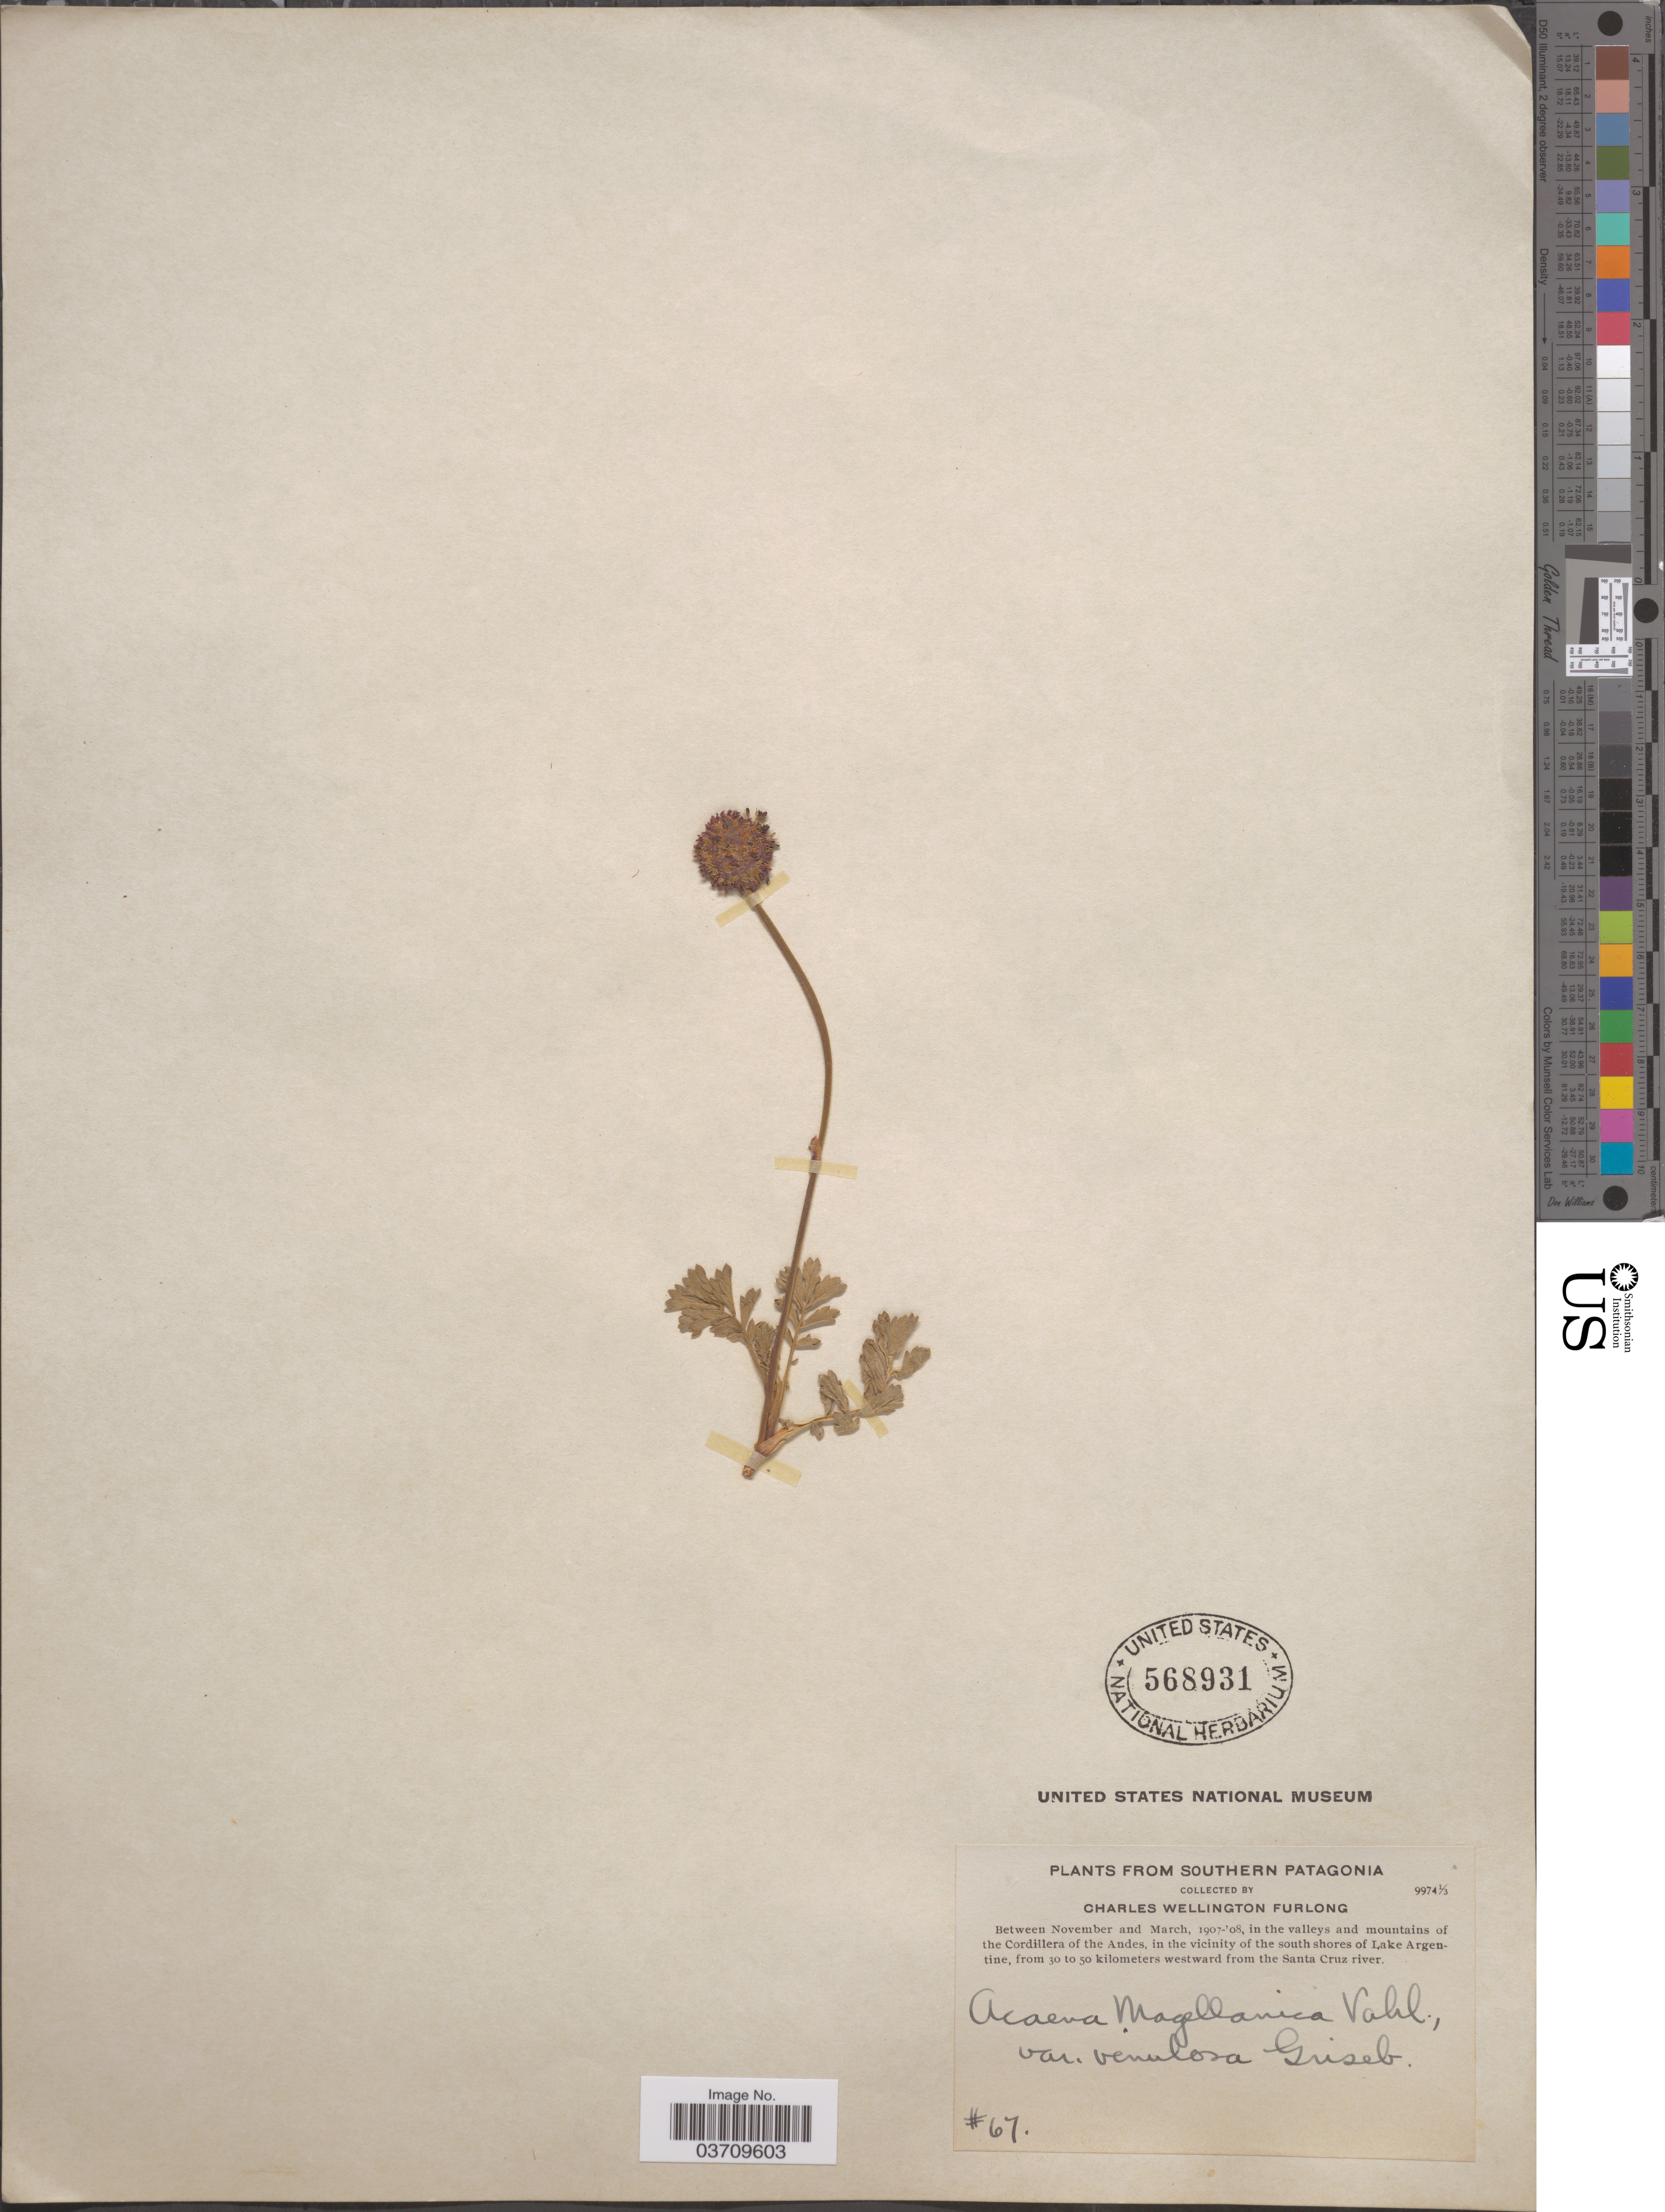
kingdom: Plantae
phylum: Tracheophyta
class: Magnoliopsida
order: Rosales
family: Rosaceae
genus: Acaena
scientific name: Acaena magellanica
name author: Vahl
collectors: C. Furlong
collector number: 67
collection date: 1907-11/1908-03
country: Argentina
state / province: Santa Cruz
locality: Southern Patagonia. Valleys and mountains of the Cordillera of the Andes, in the vicinity of the south shores of Lake Argentine, from 30 to 50 kilometers westward from the Santa Cruz river.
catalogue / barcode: US 568931